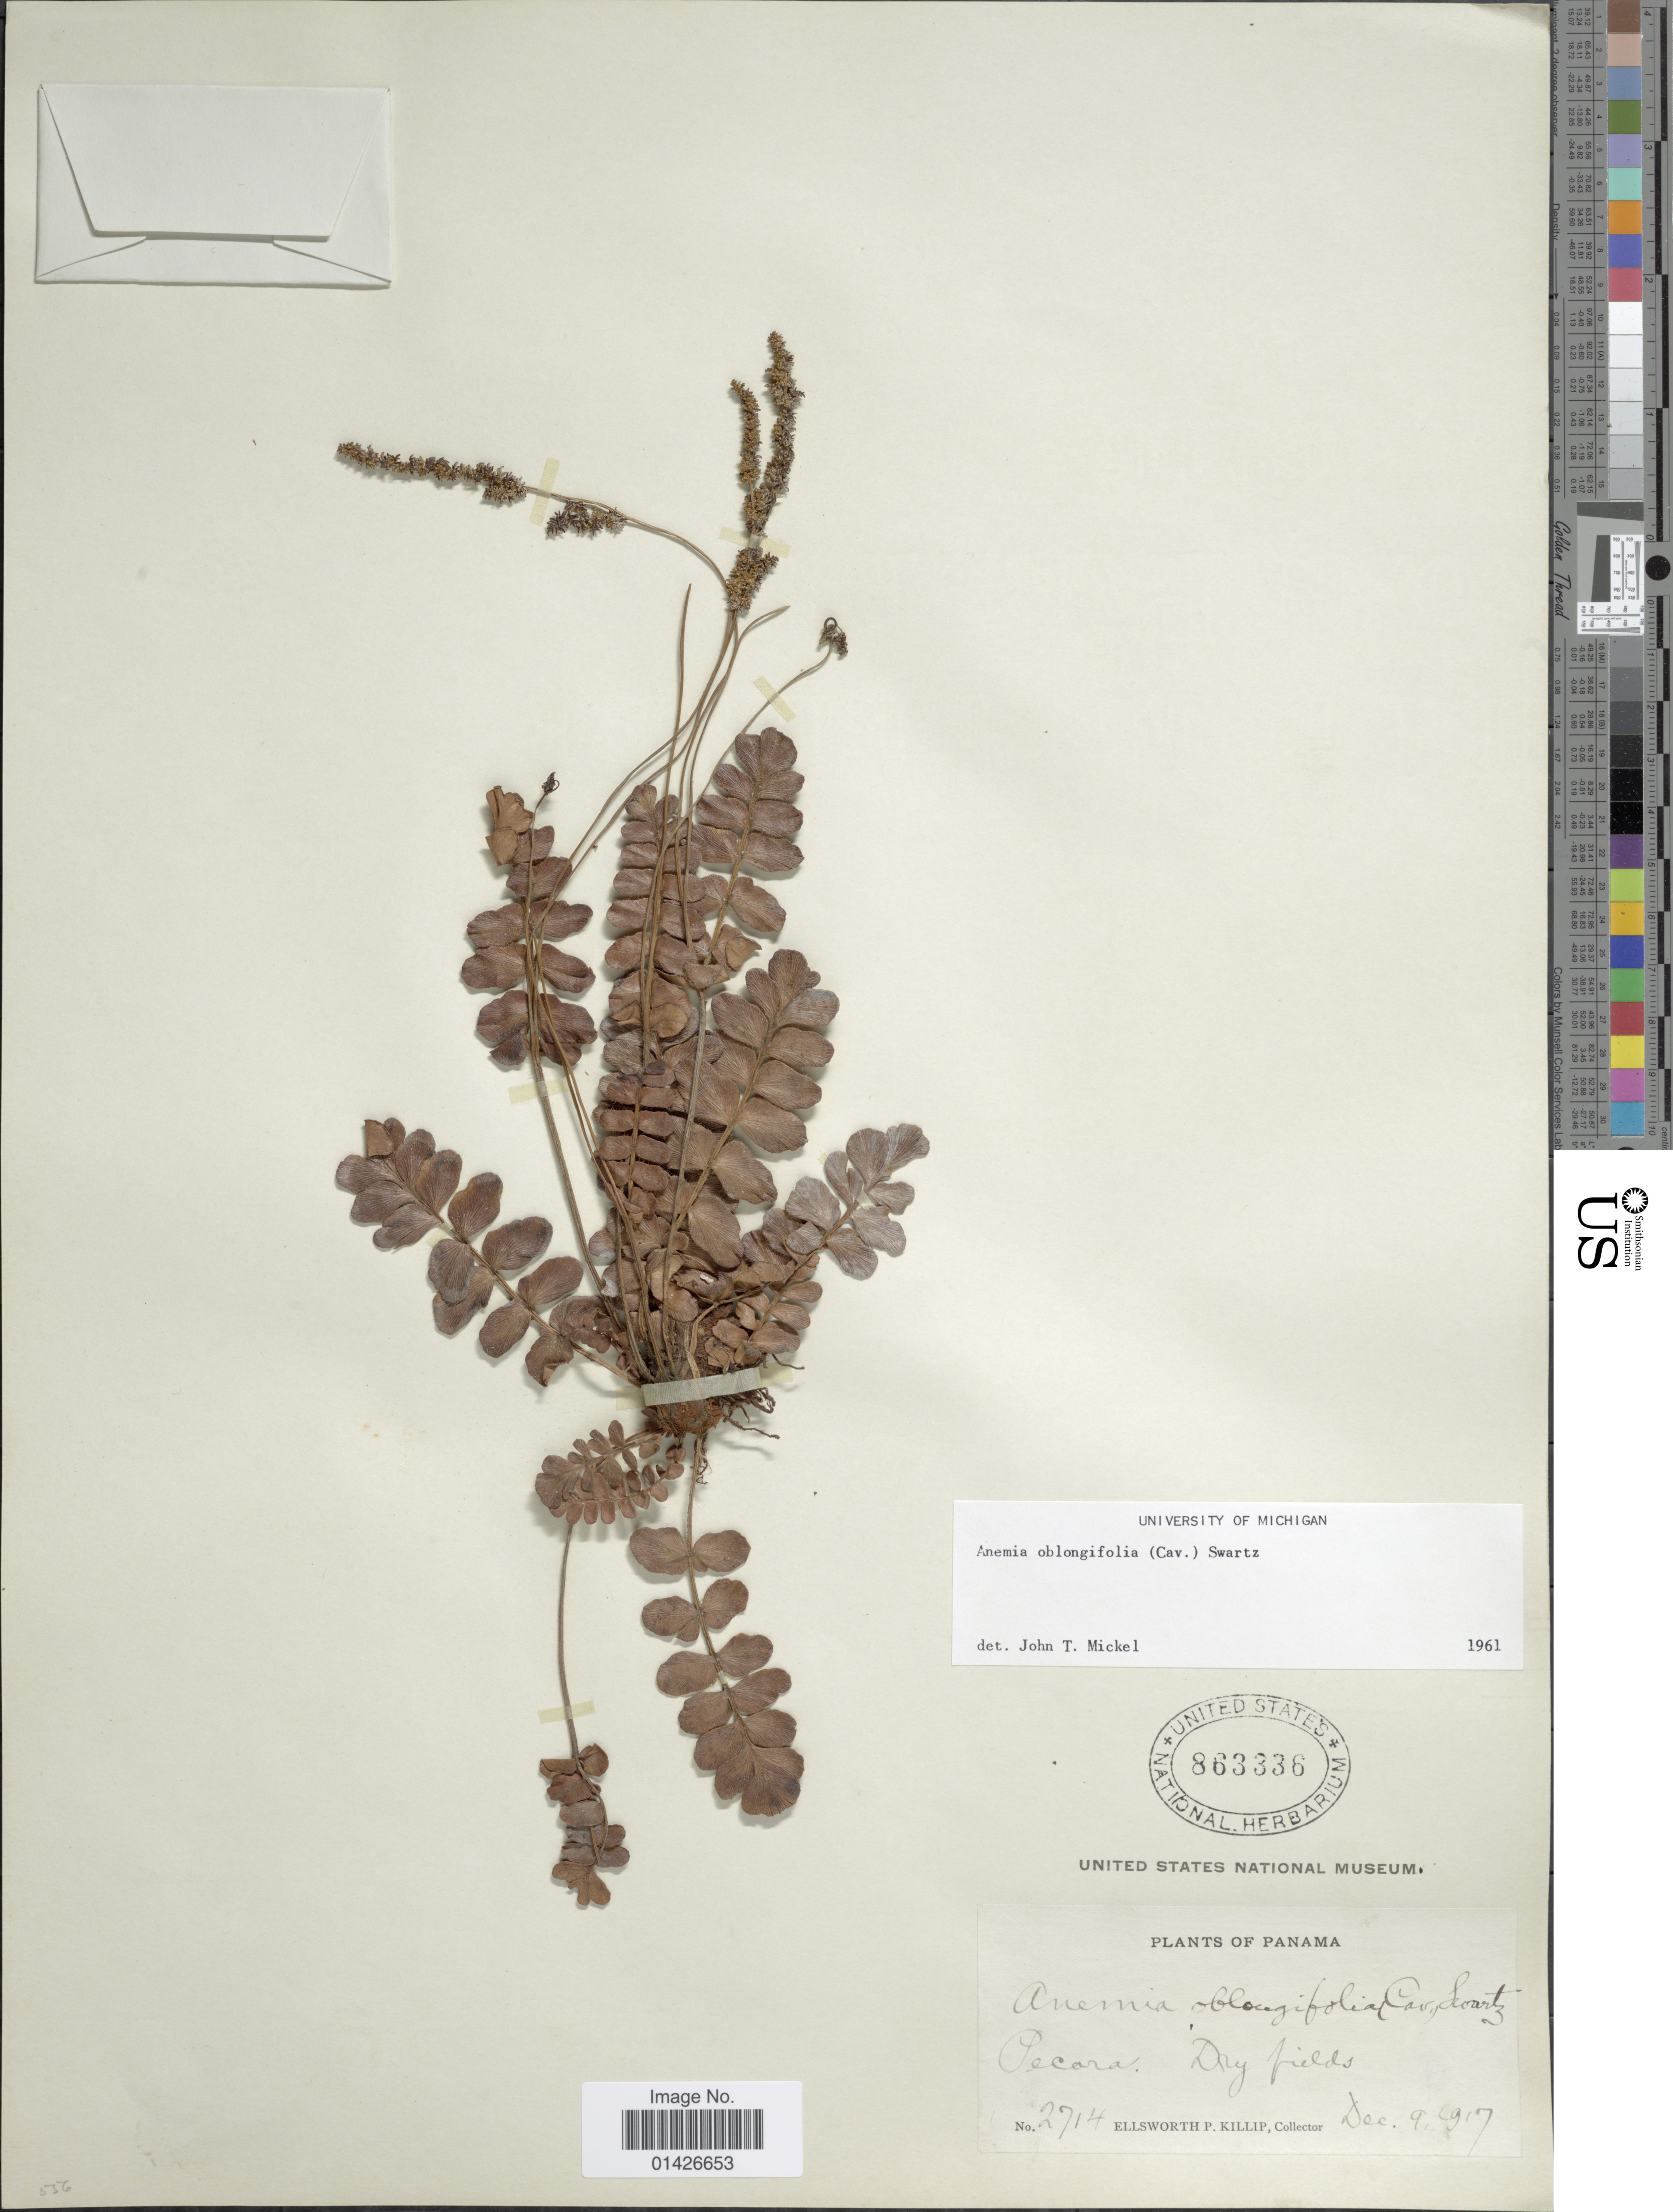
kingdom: Plantae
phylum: Tracheophyta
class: Polypodiopsida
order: Schizaeales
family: Anemiaceae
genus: Anemia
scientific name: Anemia oblongifolia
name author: (Cav.) Sw.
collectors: E. P. Killip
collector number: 2714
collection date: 1917-12-09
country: Panama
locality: Pecora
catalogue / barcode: US 863336